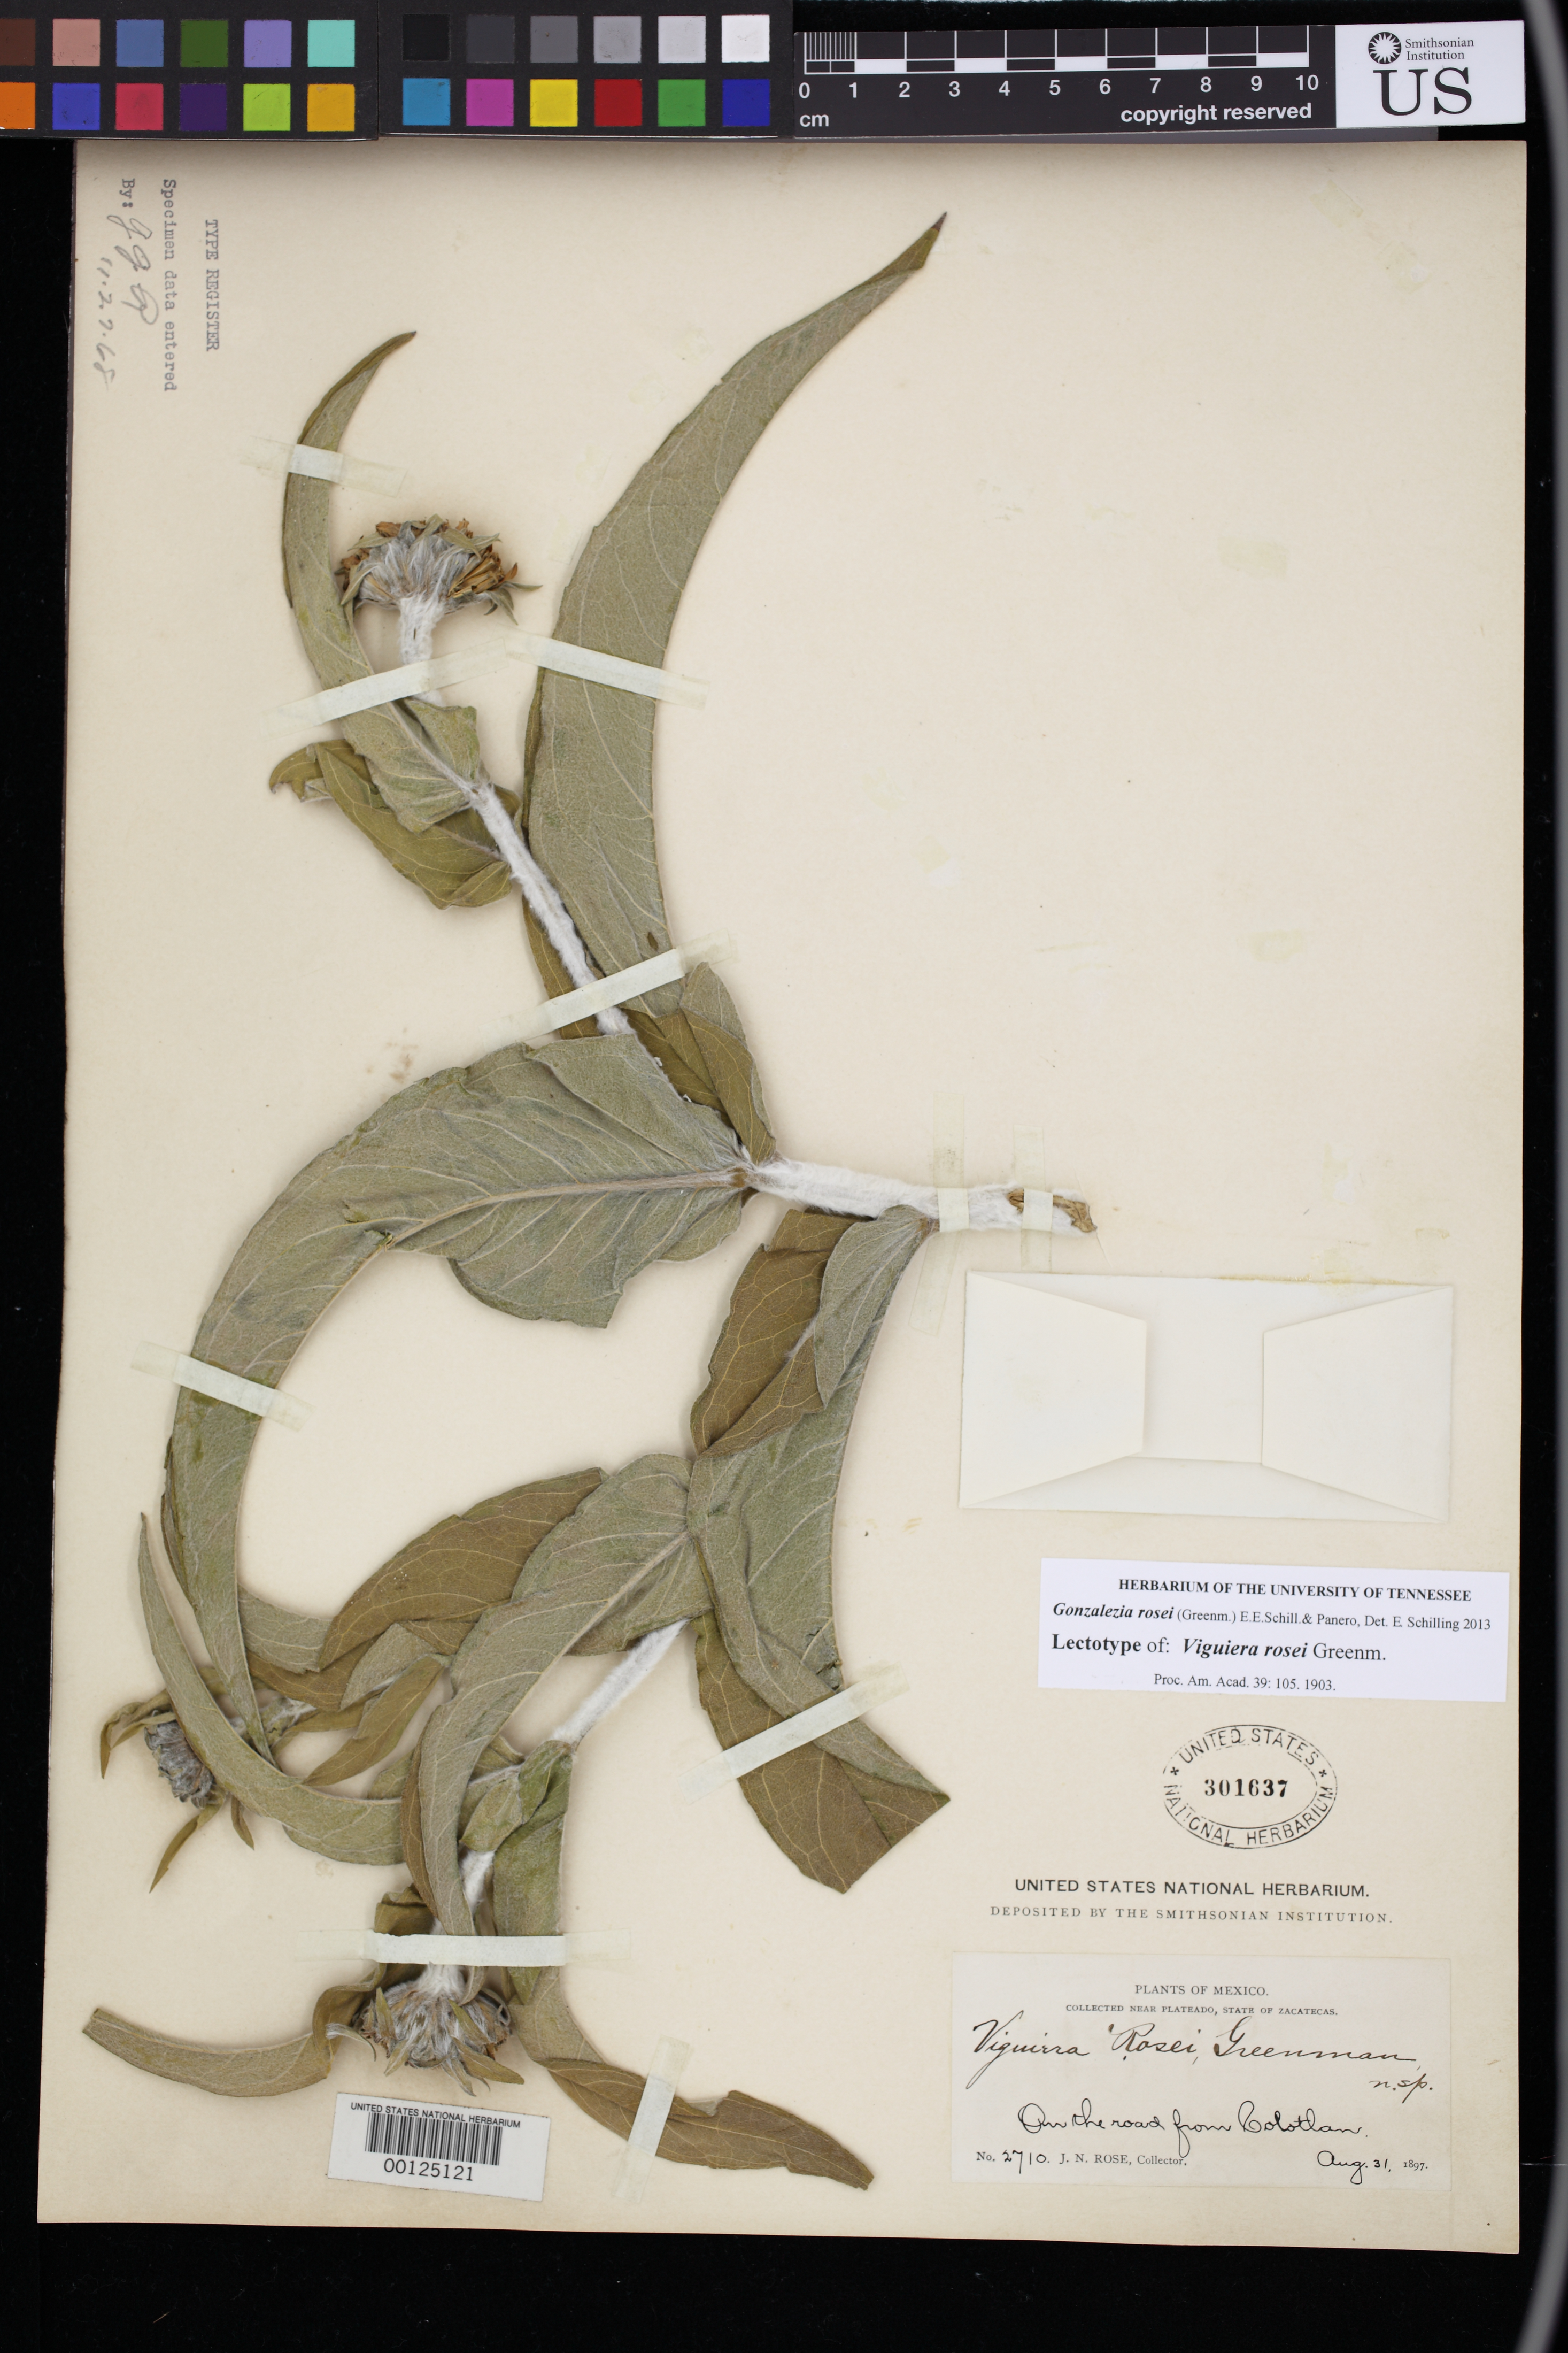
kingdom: Plantae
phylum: Tracheophyta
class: Magnoliopsida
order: Asterales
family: Asteraceae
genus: Viguiera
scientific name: Viguiera rosei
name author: Greenm.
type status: Lectotype; Type Collection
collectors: J. N. Rose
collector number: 2710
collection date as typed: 31 Aug 1897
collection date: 1897-08-31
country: Mexico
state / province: Zacatecas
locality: Near Plateado on road to Colatlan.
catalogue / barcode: US 301637